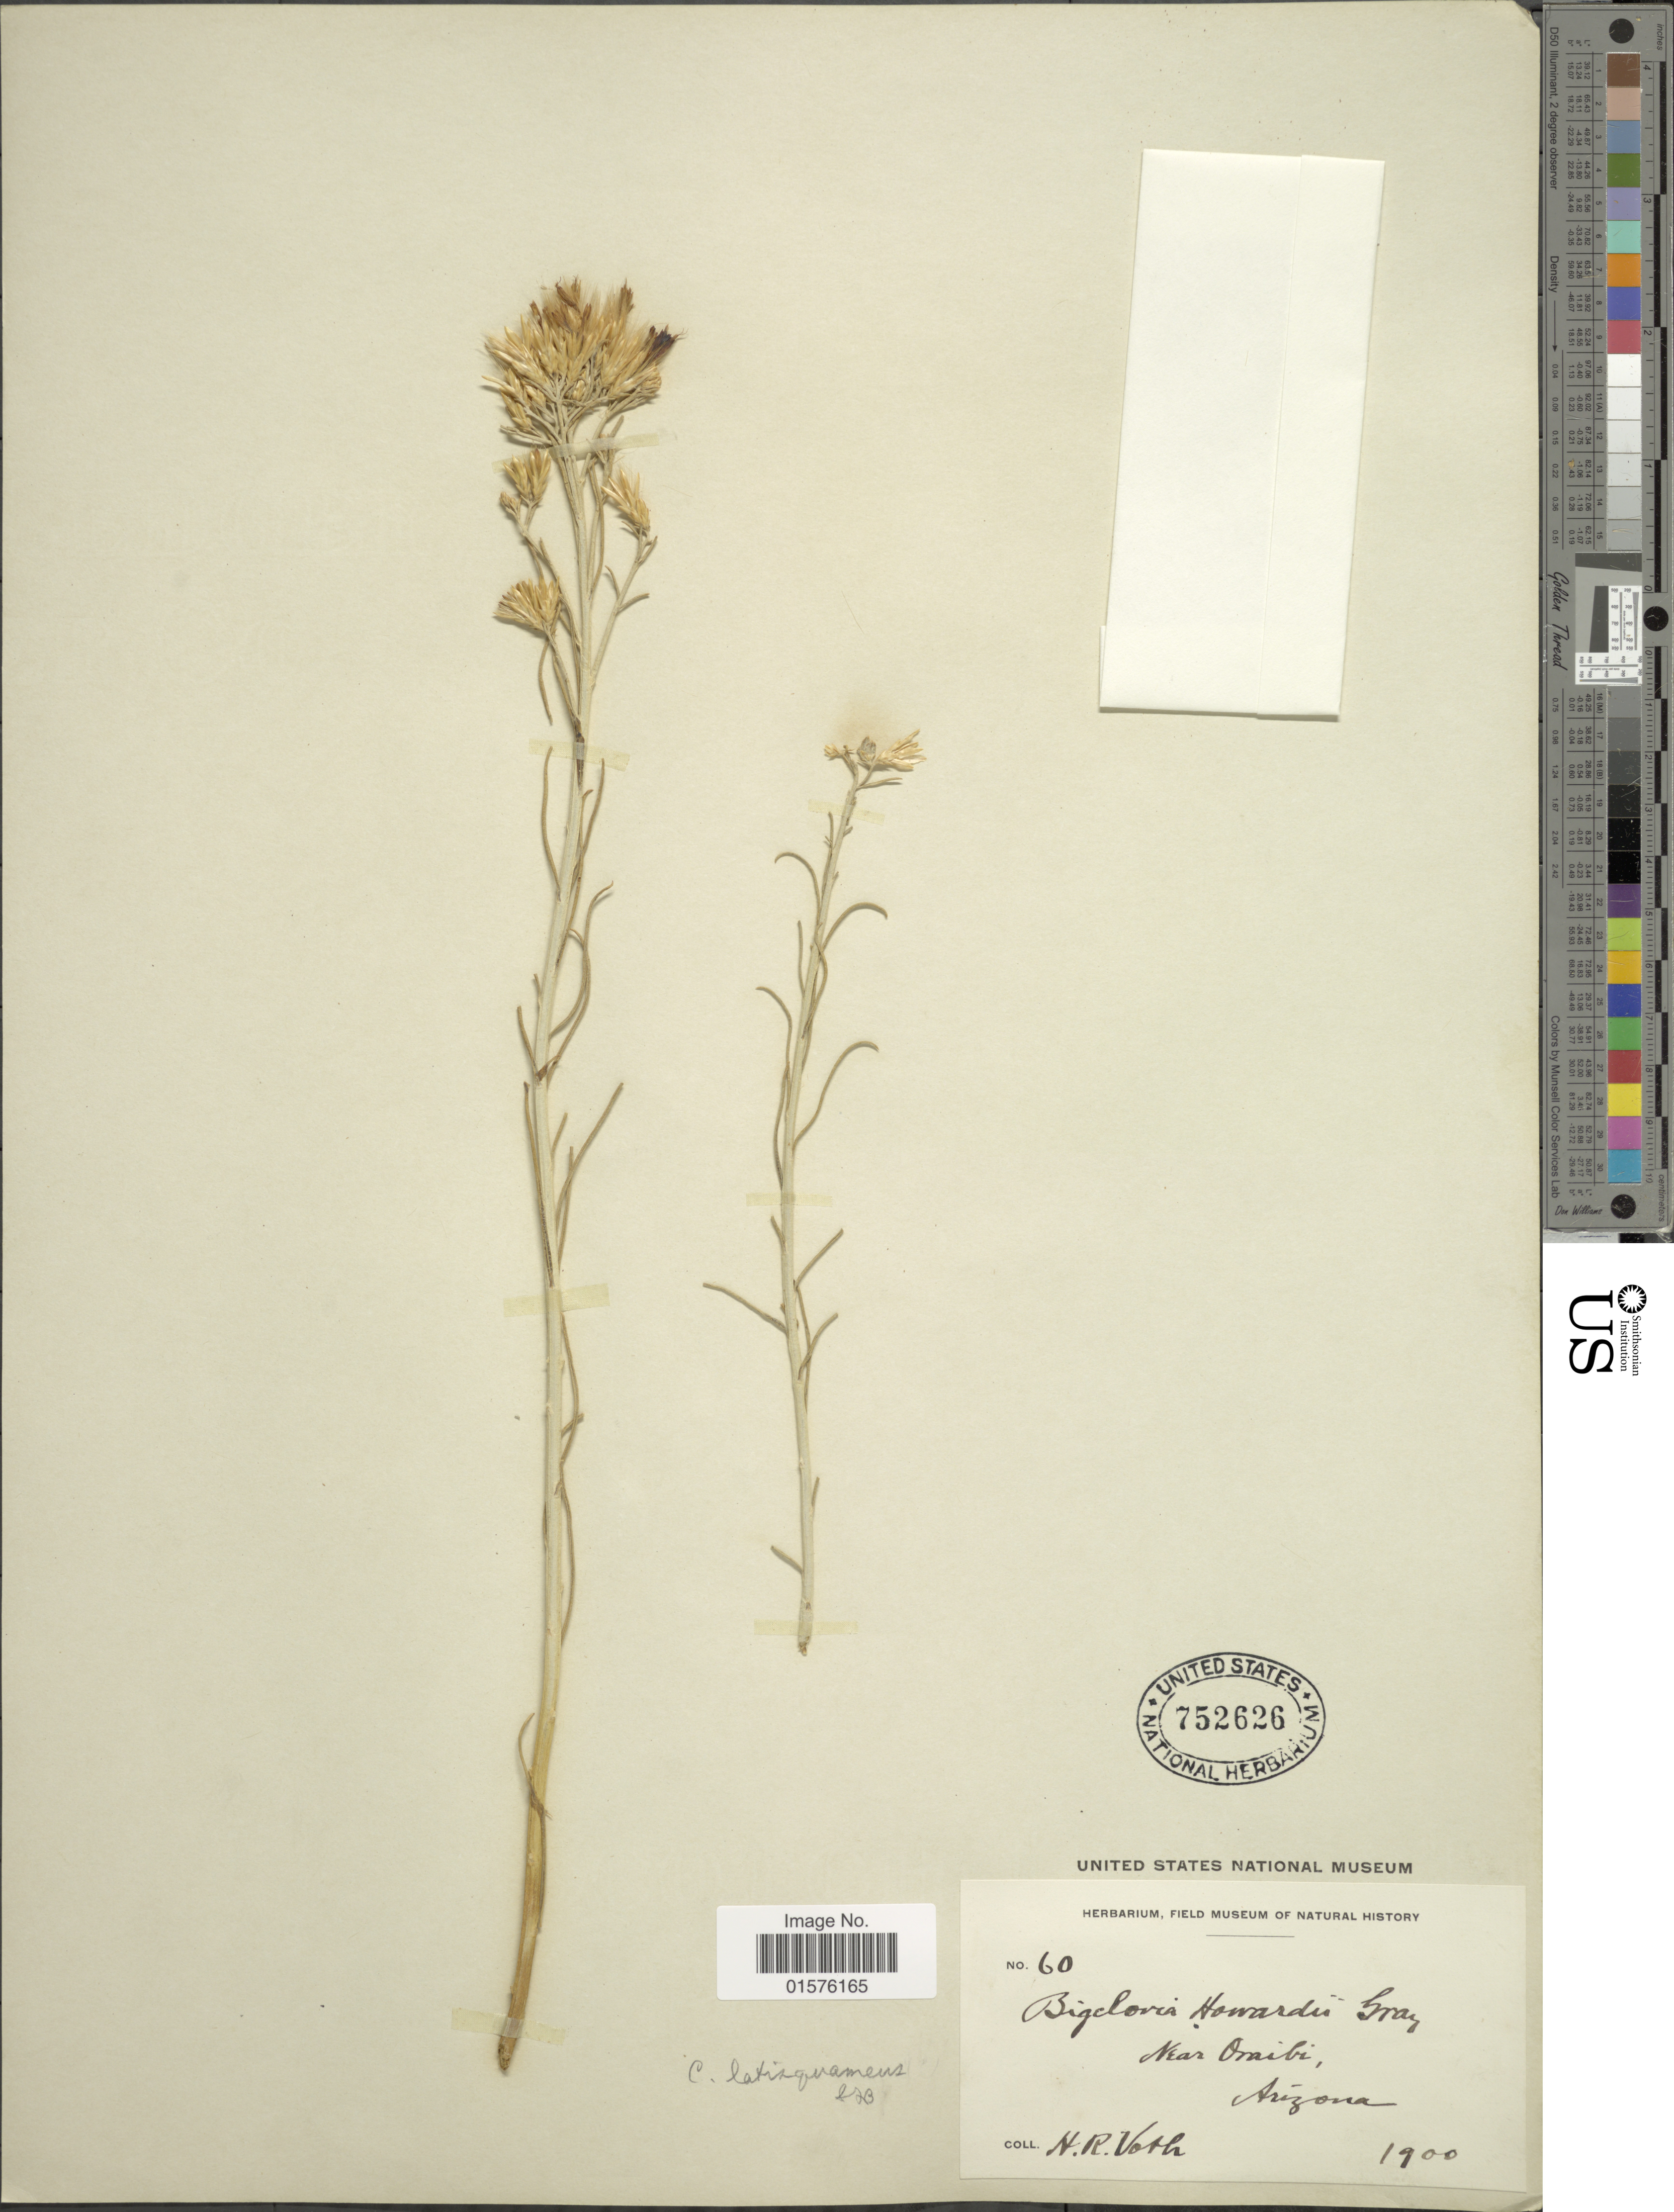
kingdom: Plantae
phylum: Tracheophyta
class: Magnoliopsida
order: Asterales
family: Asteraceae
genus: Ericameria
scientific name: Ericameria nauseosa var. latisquamea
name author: (A. Gray) G.L. Nesom & G.I. Baird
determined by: Urbatsch, Lowell E., Curator (LSU), Louisiana State University (UNITED STATES)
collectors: H. Voth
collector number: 60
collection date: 1900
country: United States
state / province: Arizona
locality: Near Oraibi.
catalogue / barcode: US 752626